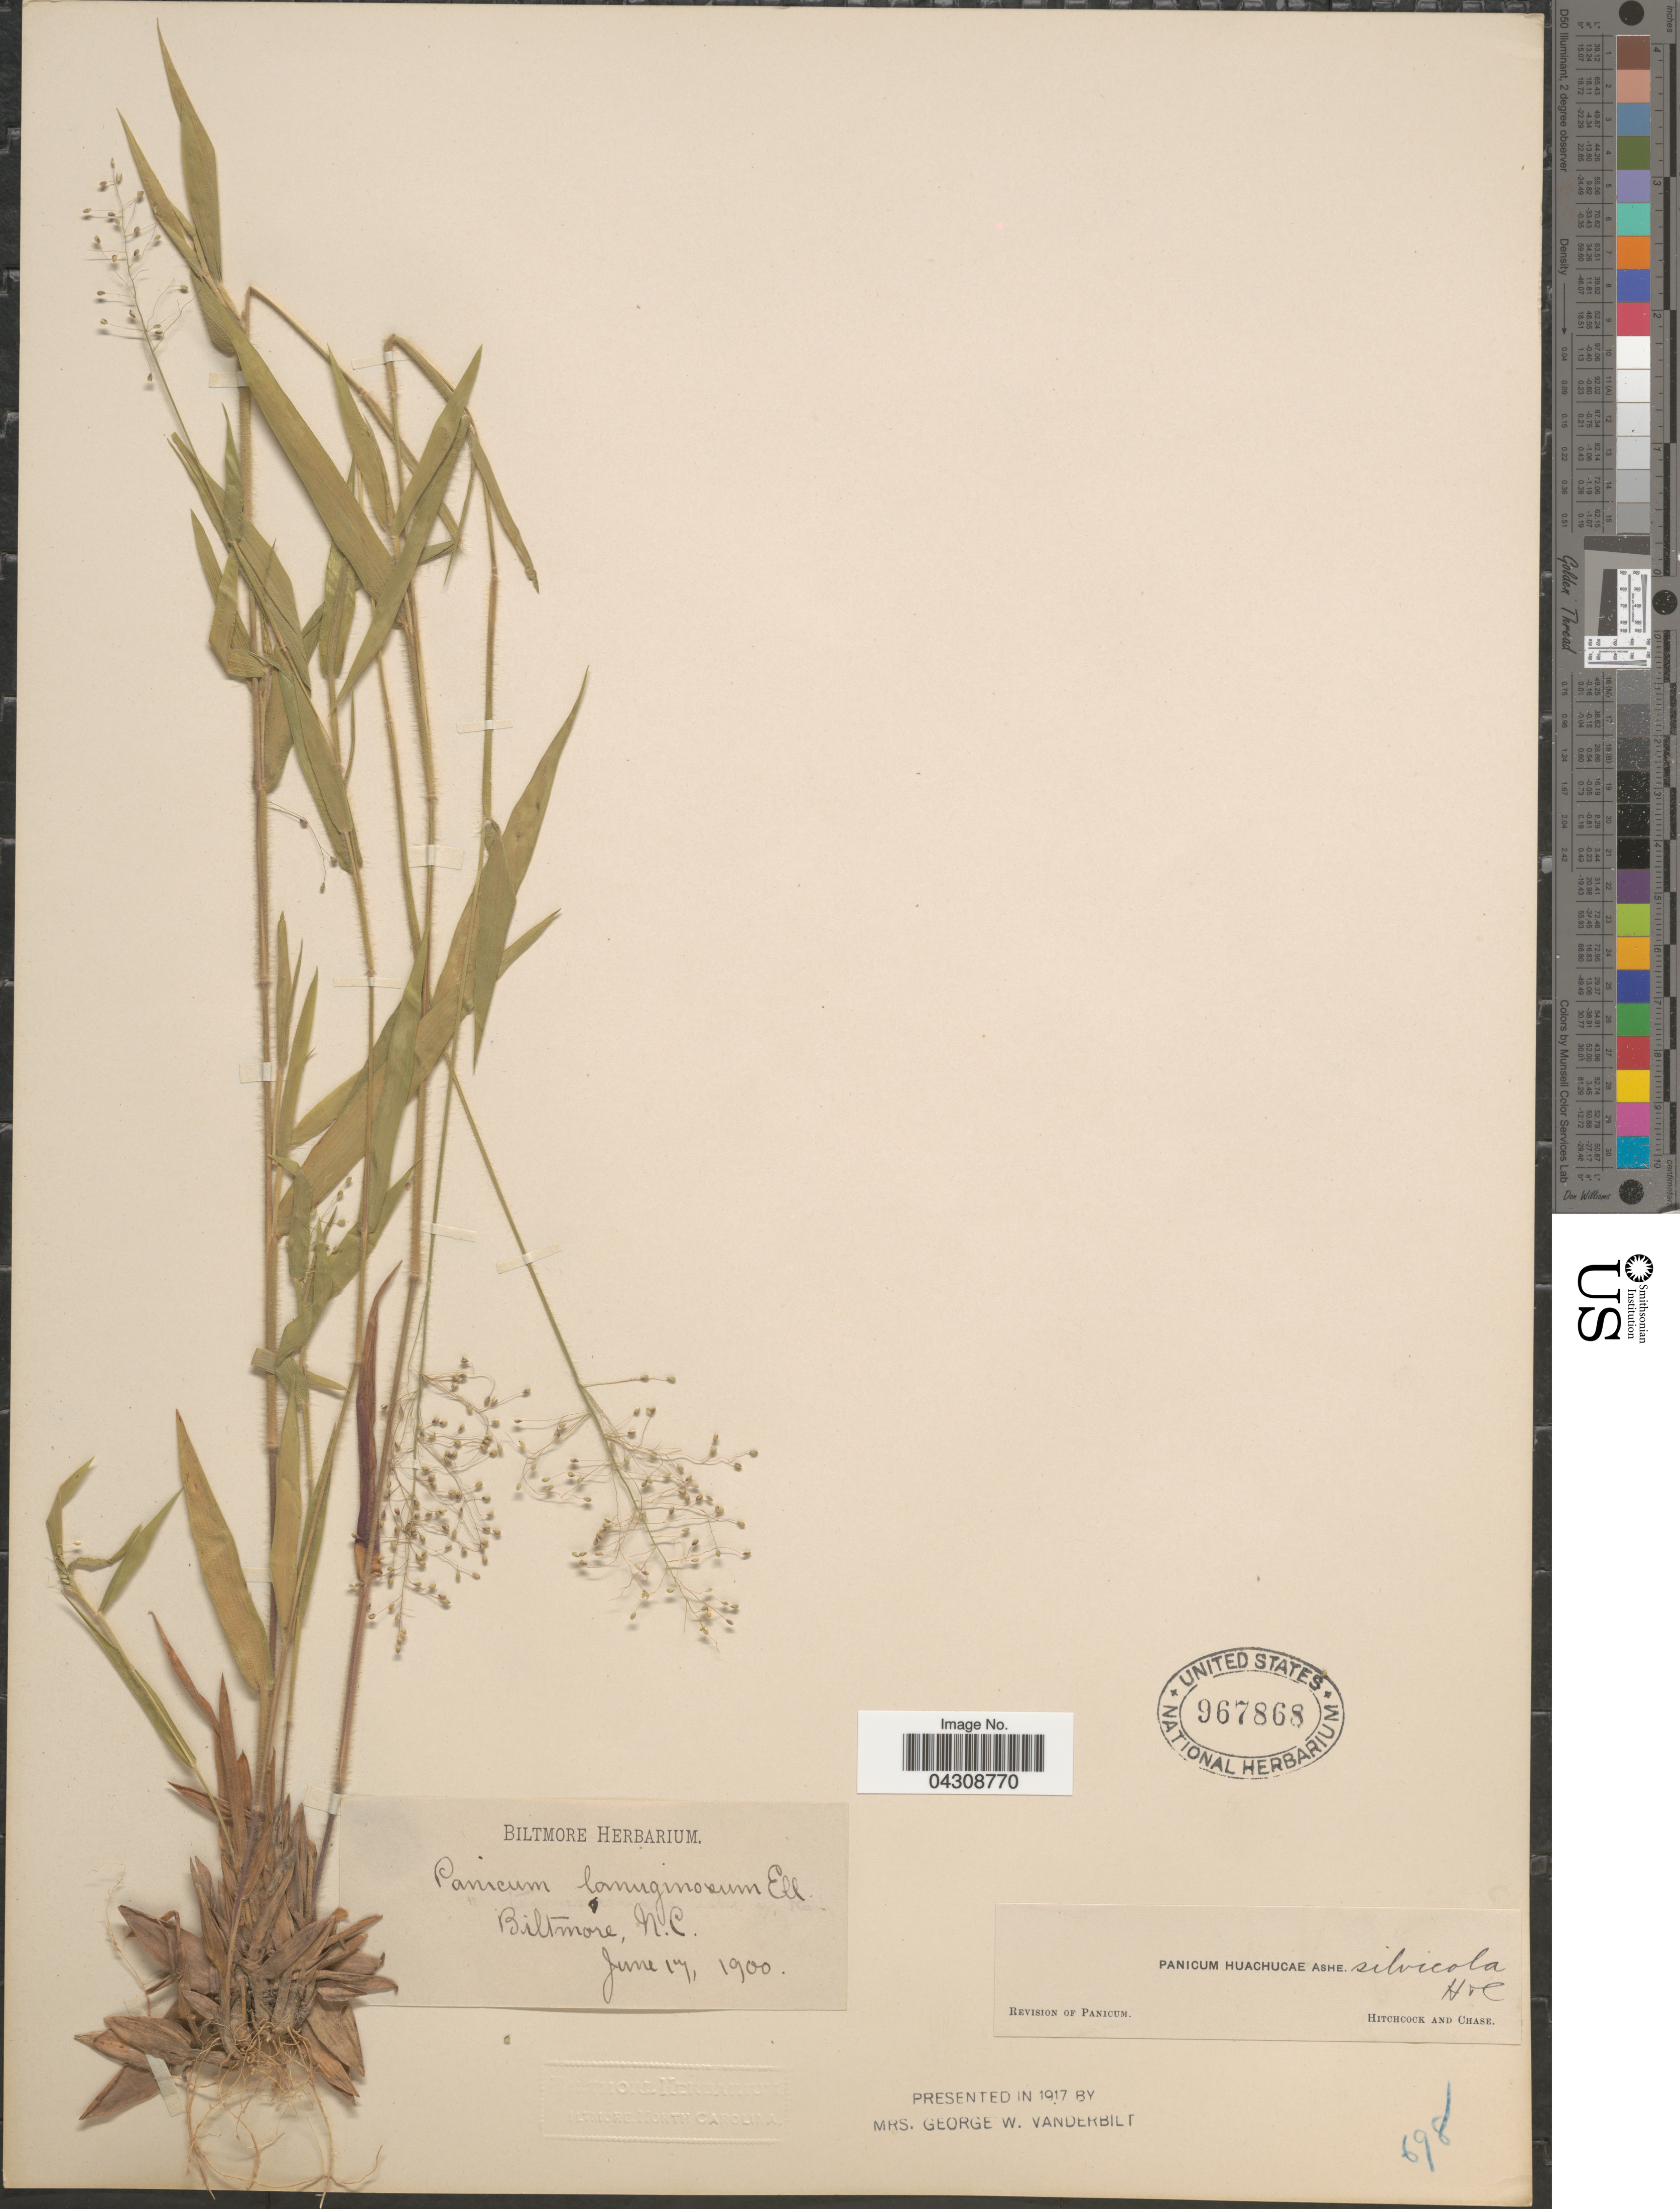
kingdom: Plantae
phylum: Tracheophyta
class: Liliopsida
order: Poales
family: Poaceae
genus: Dichanthelium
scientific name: Dichanthelium acuminatum var. acuminatum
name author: (Sw.) Gould & C.A. Clark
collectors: ex herb. Biltmore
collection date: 1900-06-17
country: United States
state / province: North Carolina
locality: Biltmore.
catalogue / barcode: US 967868